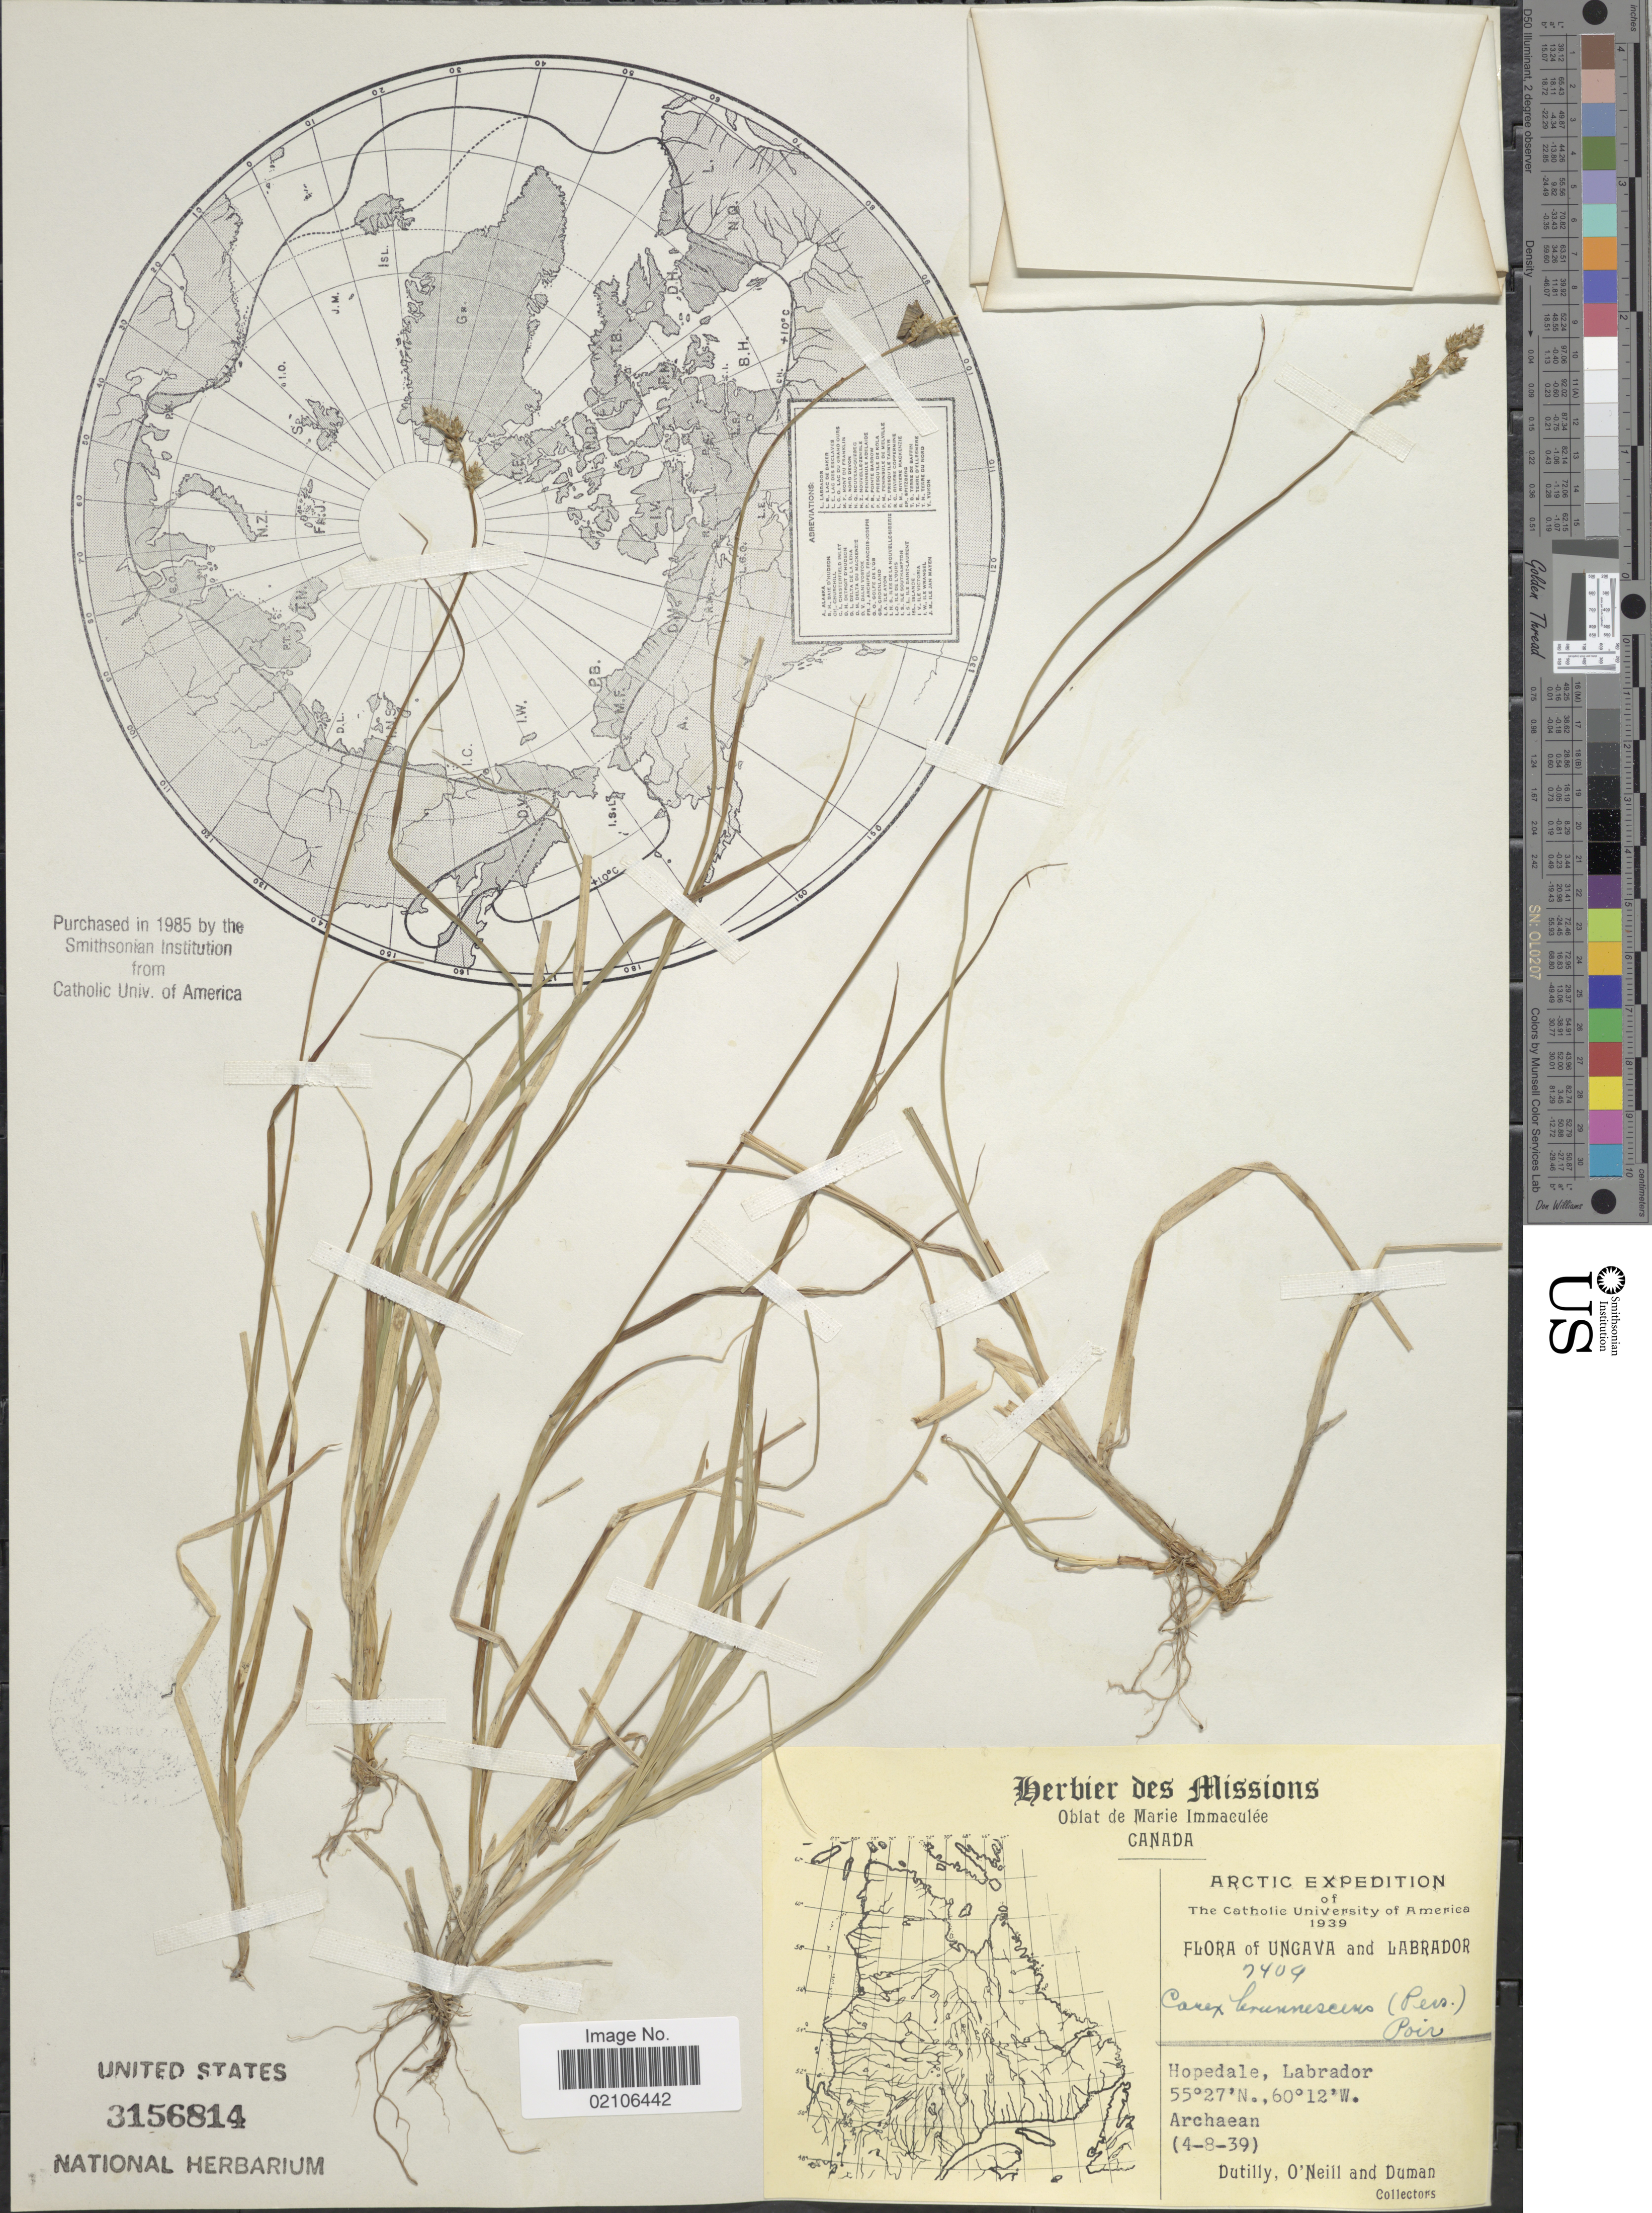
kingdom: Plantae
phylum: Tracheophyta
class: Liliopsida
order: Poales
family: Cyperaceae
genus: Carex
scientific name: Carex brunnescens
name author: (Pers.) Poir.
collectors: -. Dutilly, O'Neil & -. Duman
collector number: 7409*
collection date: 1939-08-04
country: Canada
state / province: Newfoundland and Labrador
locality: Arctic, Ungava and Labrador, Hopedale, Labrador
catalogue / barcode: US 3156814